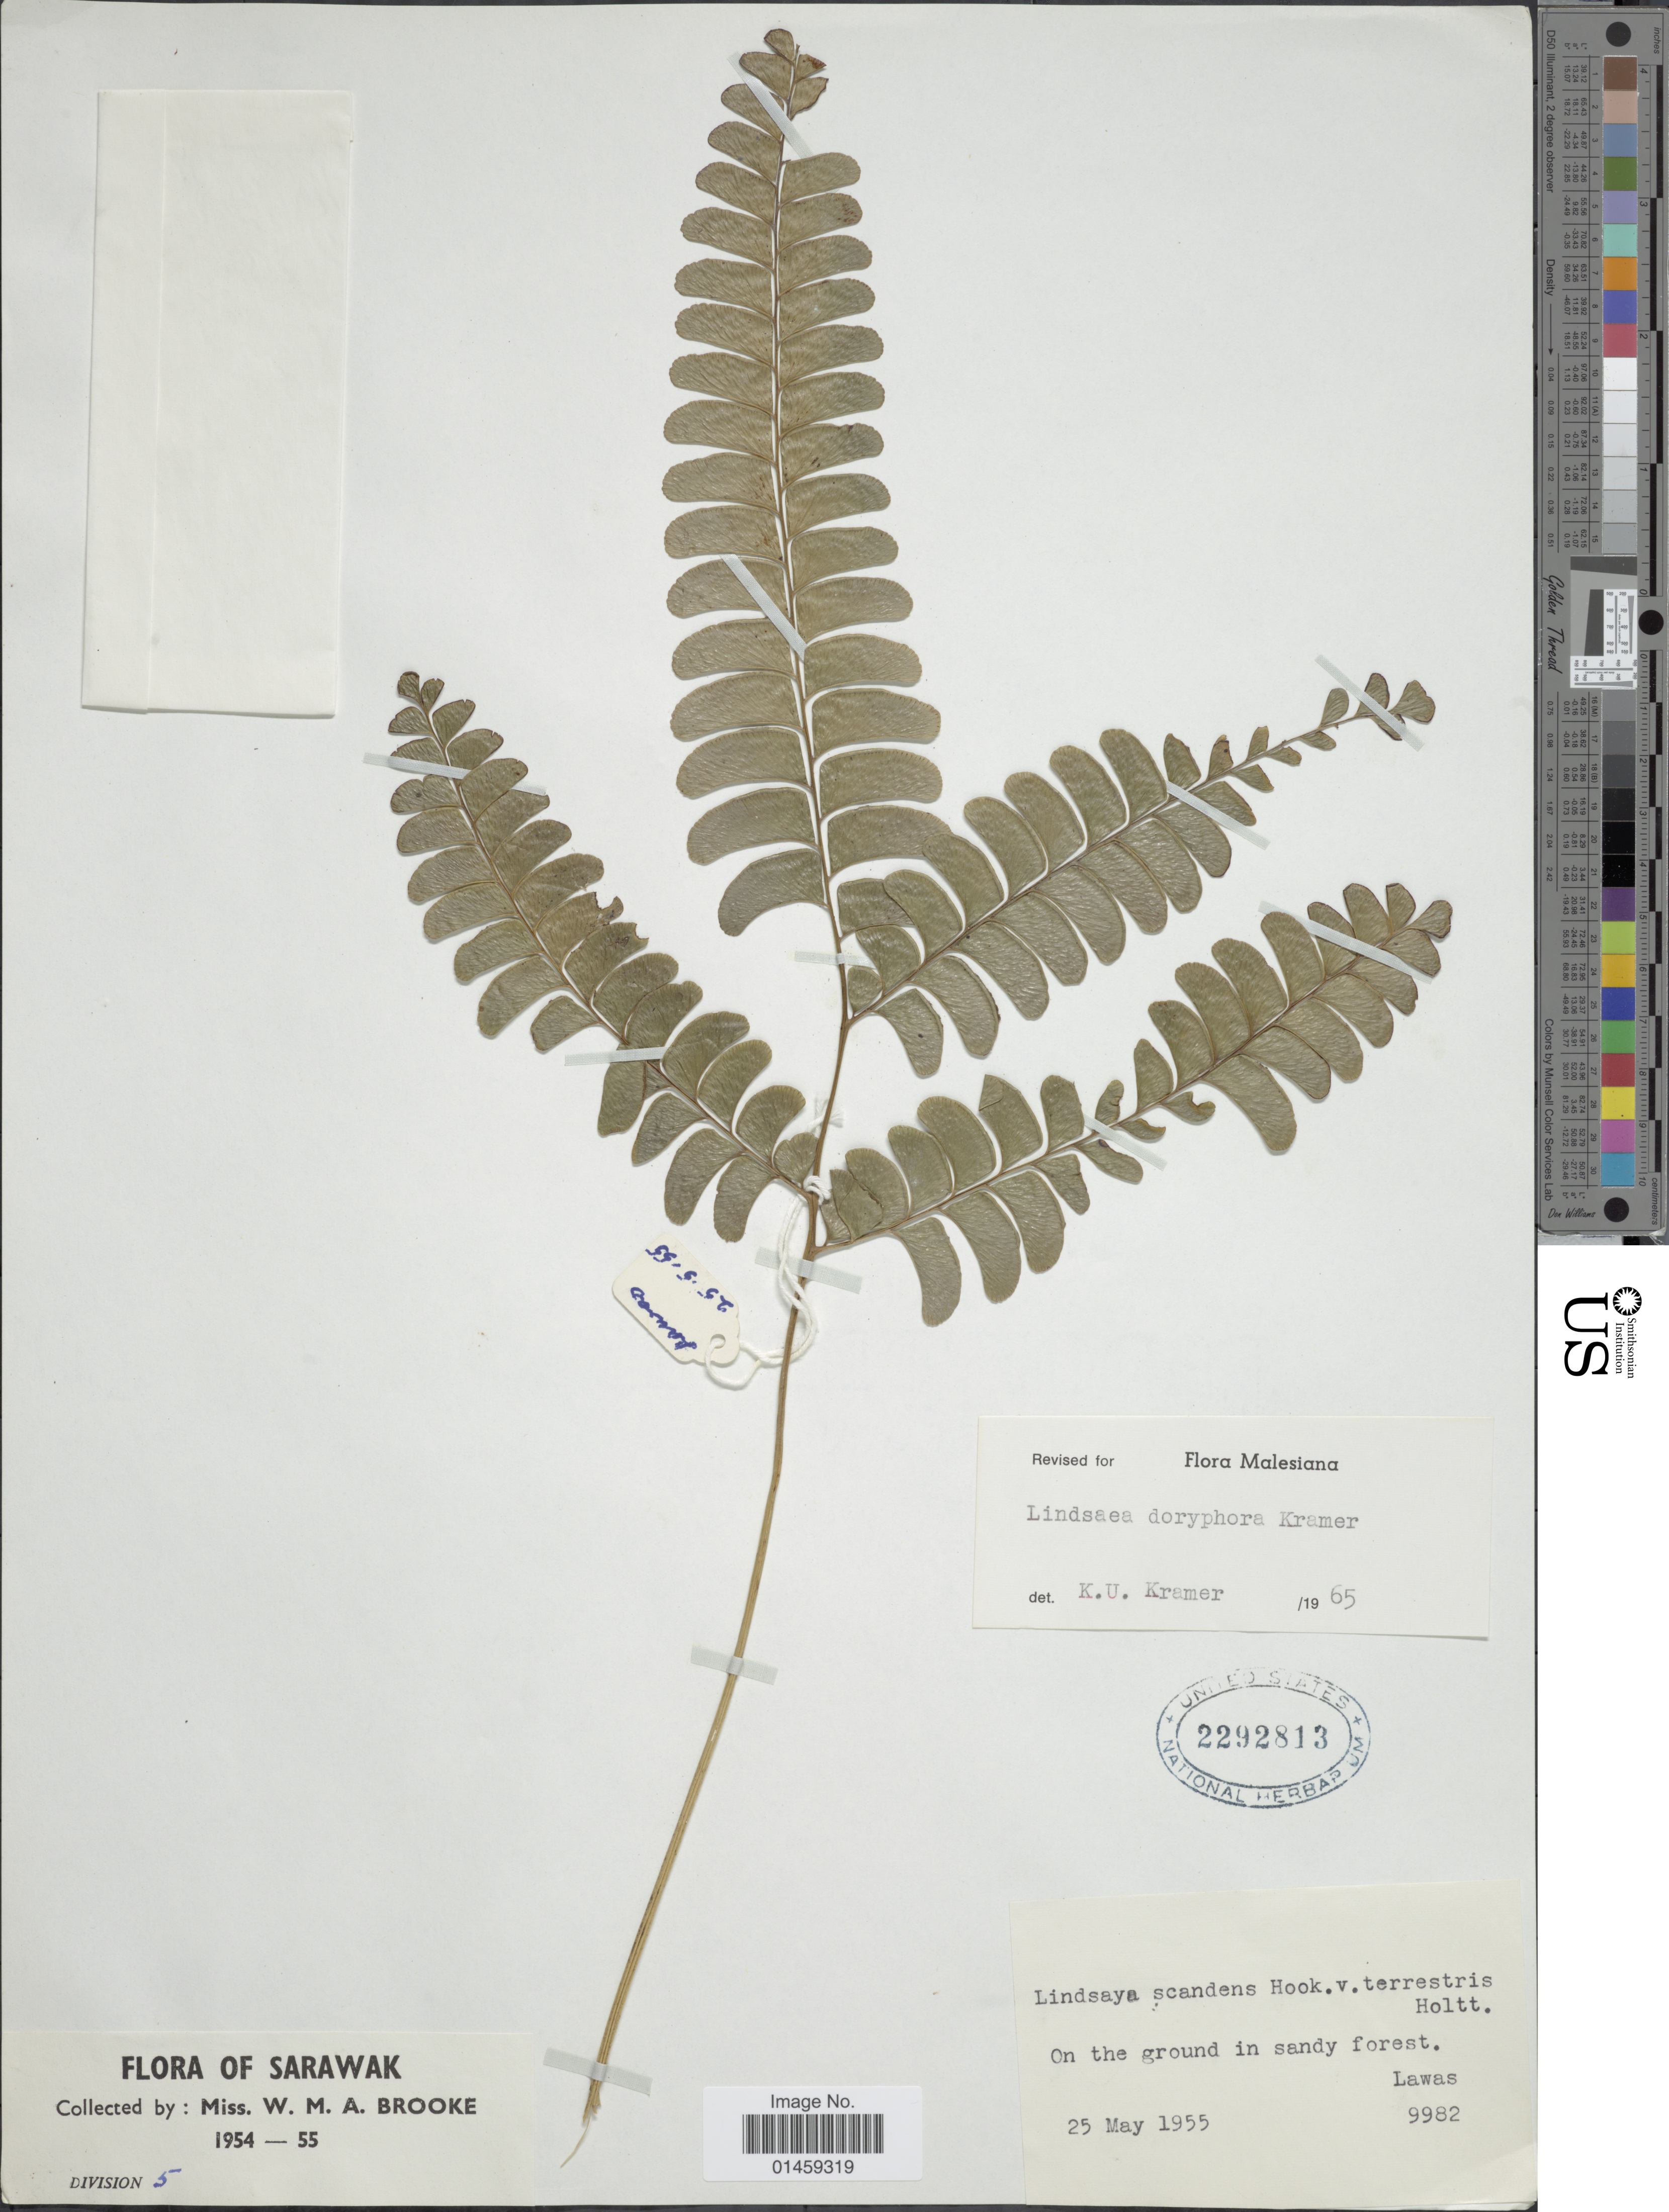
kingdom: Plantae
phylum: Tracheophyta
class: Polypodiopsida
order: Polypodiales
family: Lindsaeaceae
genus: Lindsaea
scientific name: Lindsaea doryphora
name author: K.U. Kramer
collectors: W. Brooke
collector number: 9982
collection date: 1955-05-25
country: Malaysia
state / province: Sarawak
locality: On the ground in sandy forest. Lawas.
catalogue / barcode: US 2292813